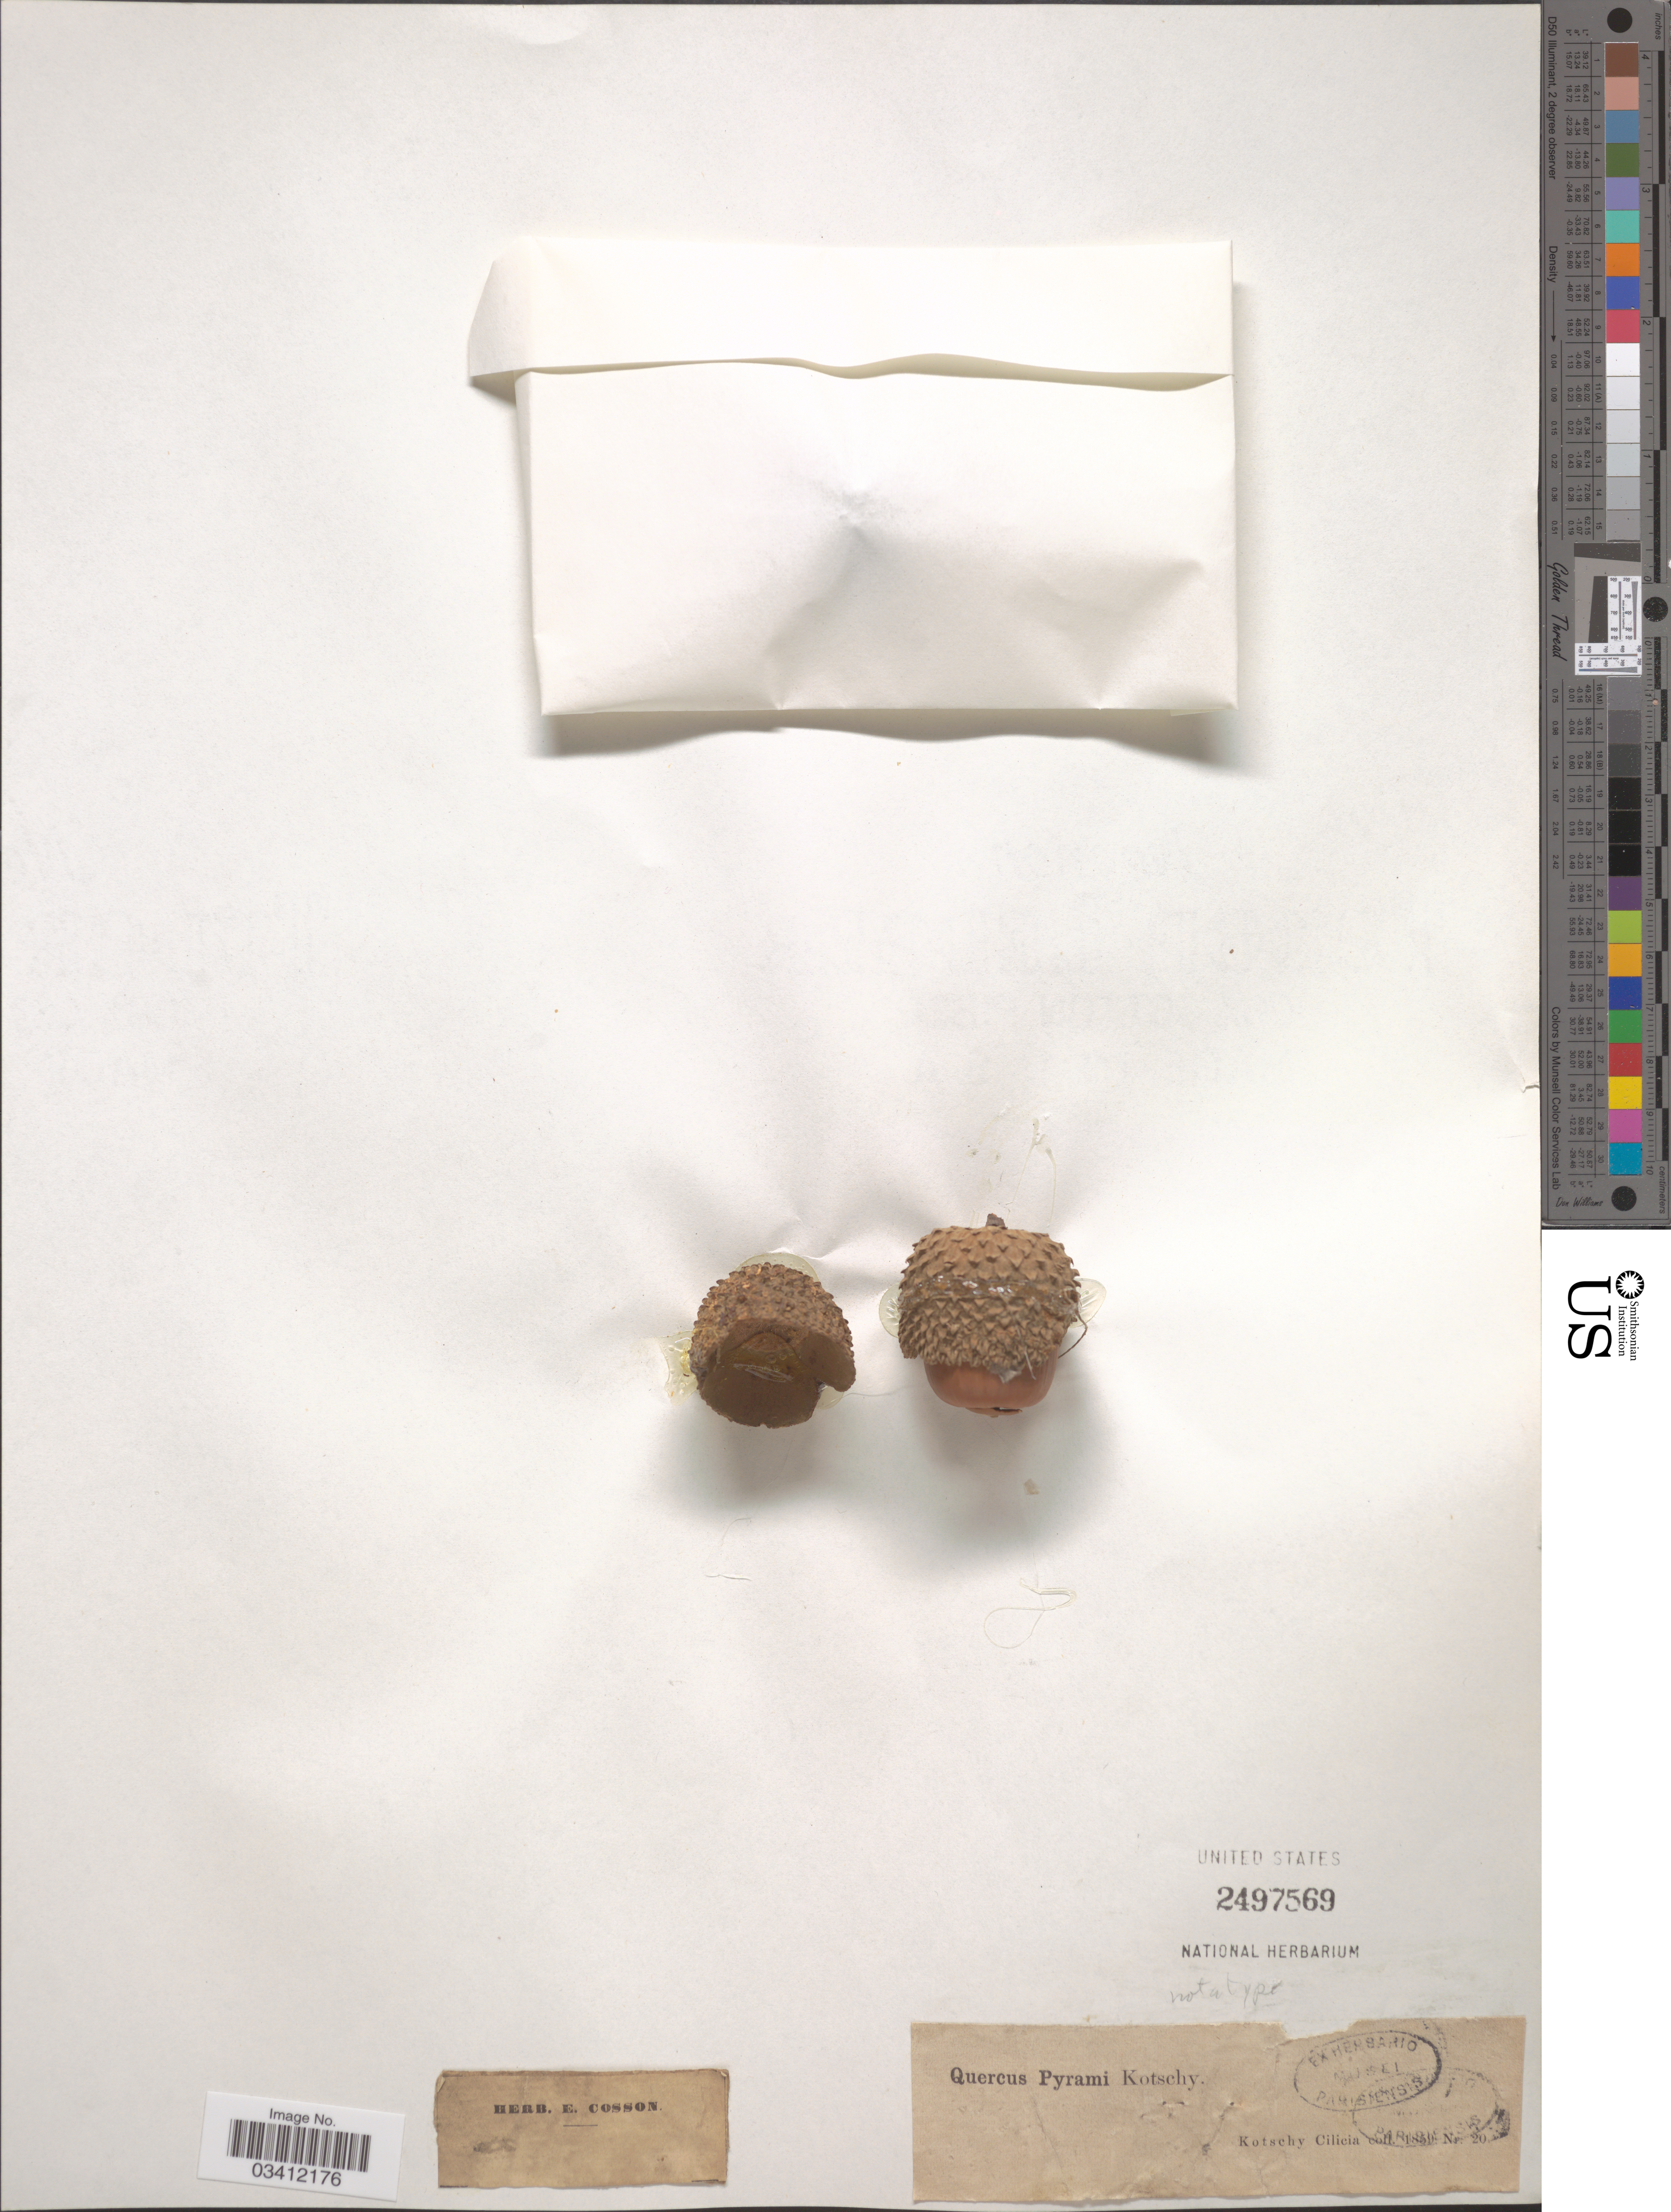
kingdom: Plantae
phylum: Tracheophyta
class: Magnoliopsida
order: Fagales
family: Fagaceae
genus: Quercus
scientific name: Quercus pyrami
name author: Kotschy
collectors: Kotschy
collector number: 20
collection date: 1859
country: Turkey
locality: Cilicia.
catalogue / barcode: US 2497569